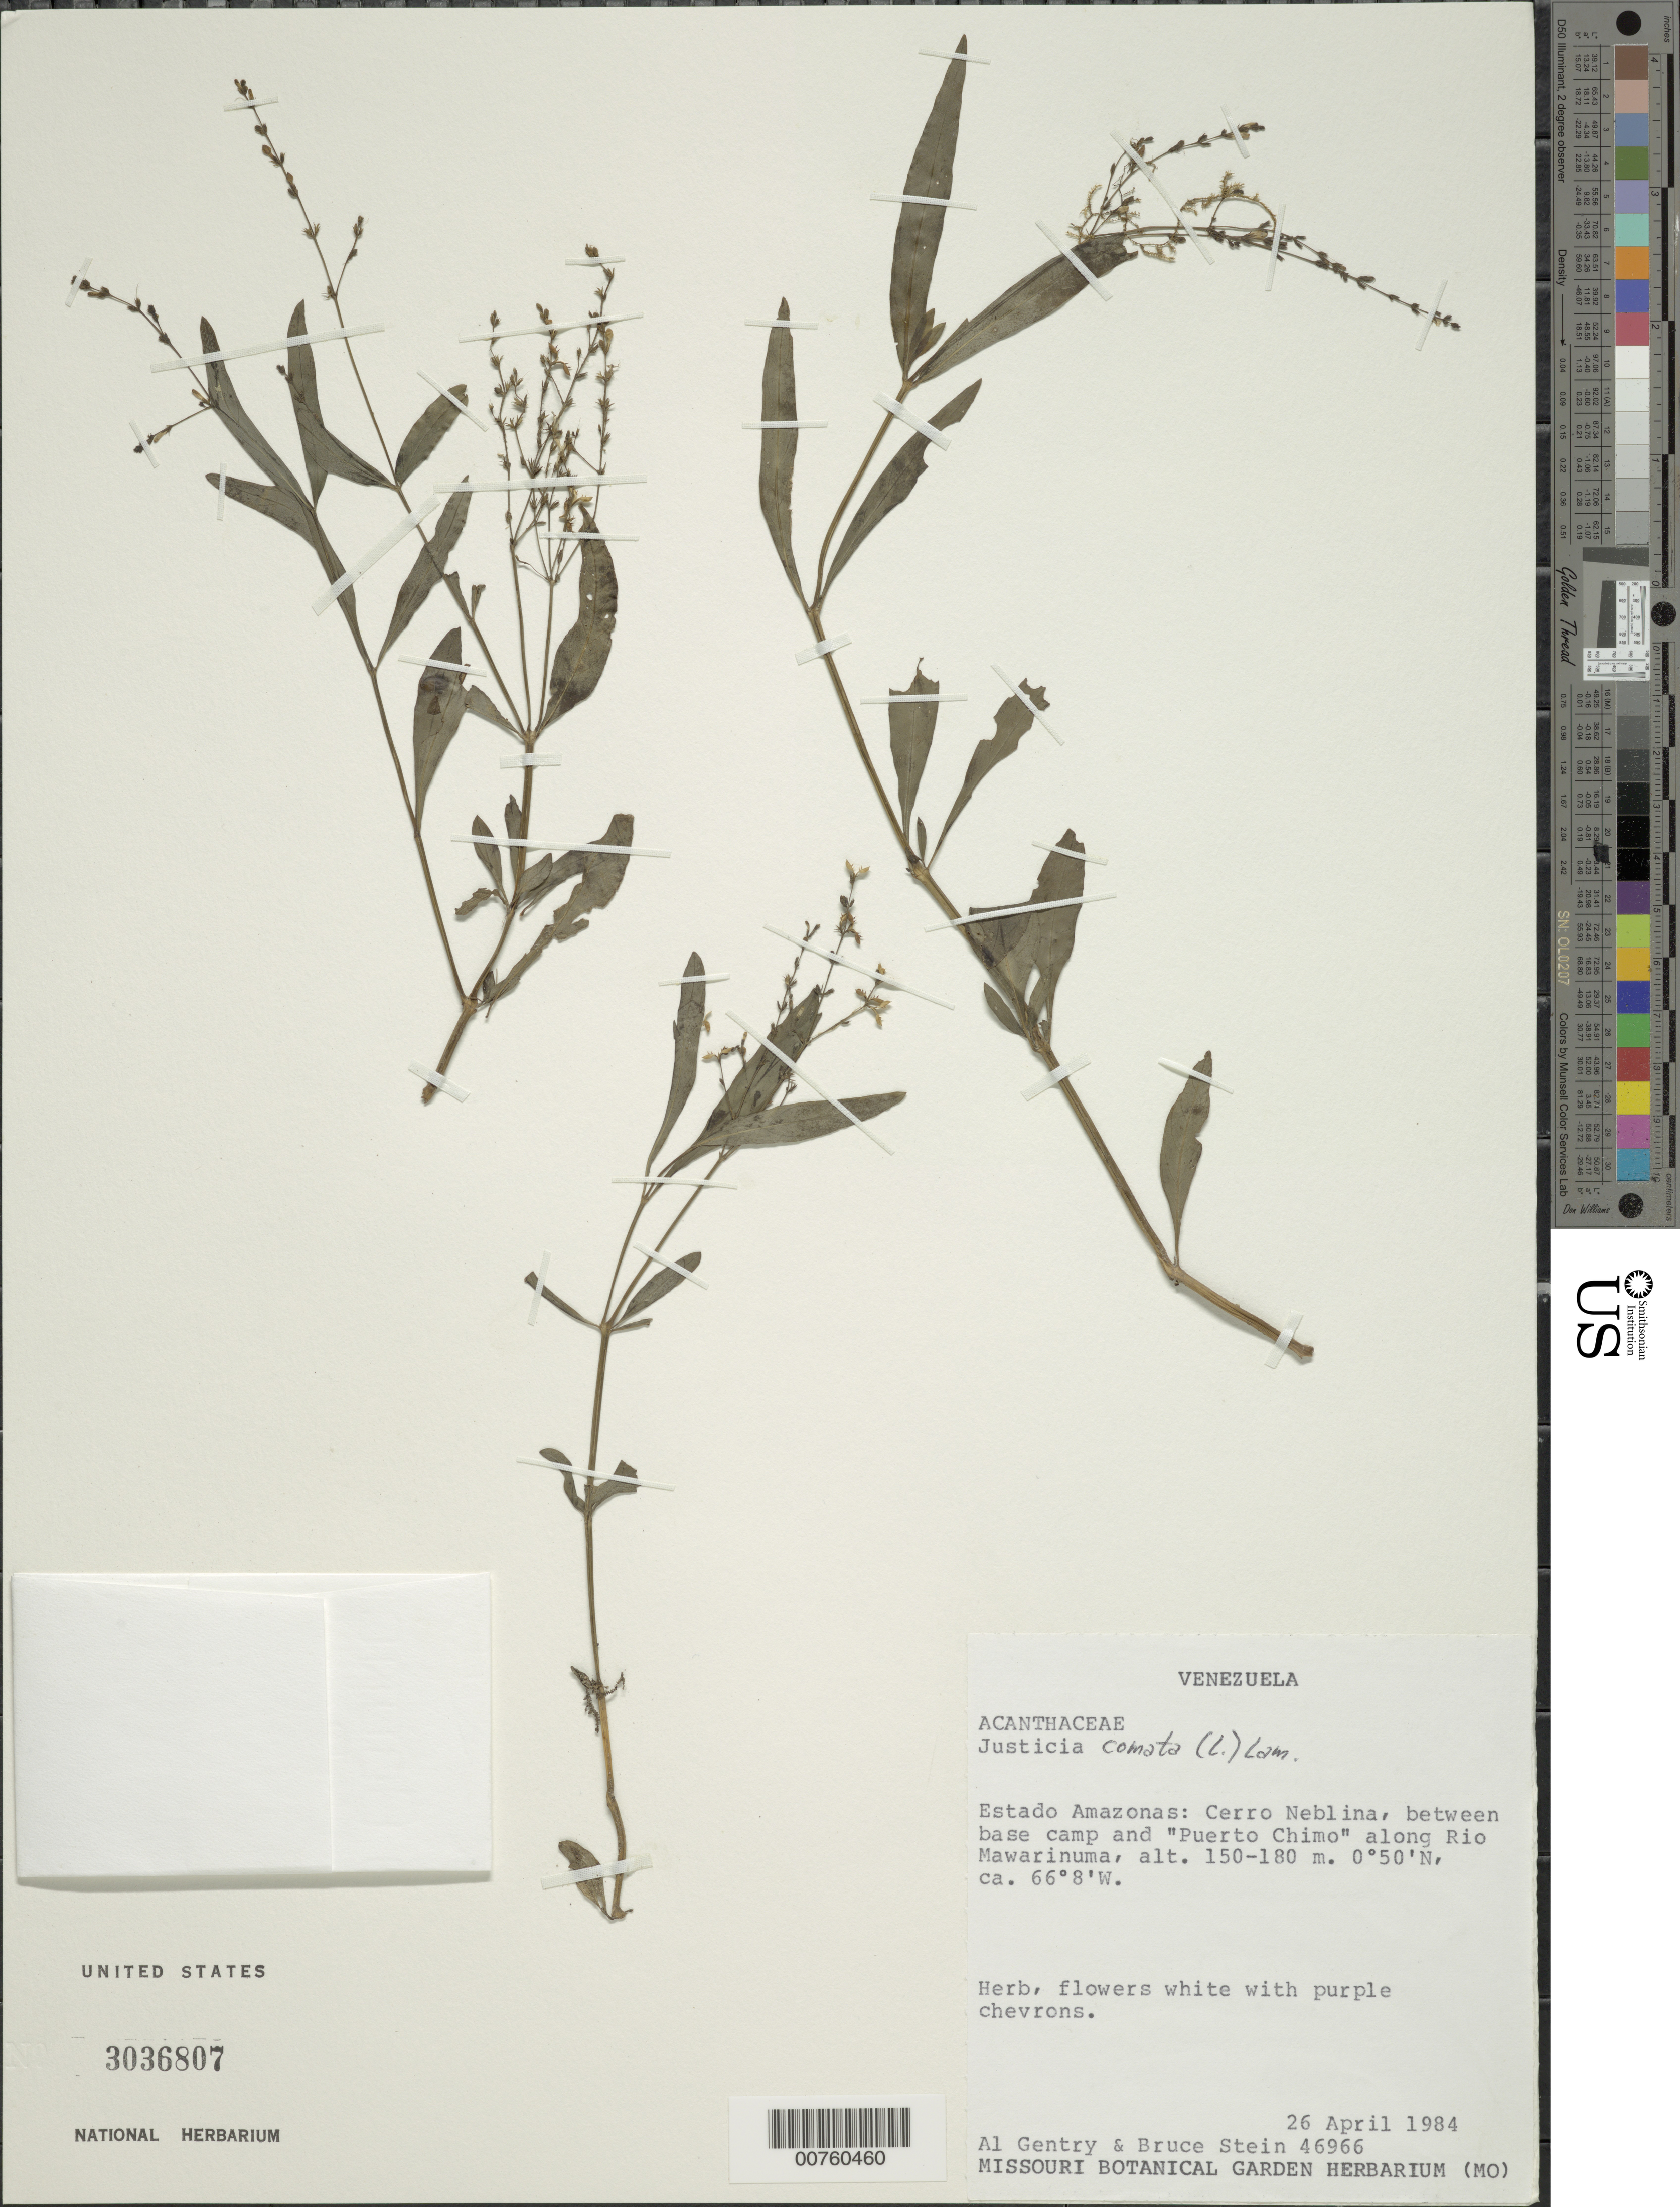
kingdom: Plantae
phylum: Tracheophyta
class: Magnoliopsida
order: Lamiales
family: Acanthaceae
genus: Justicia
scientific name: Justicia comata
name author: (L.) Lam.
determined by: Wasshausen, Dieter C., (BOT), Smithsonian Institution - National Museum of Natural History (UNITED STATES)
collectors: A. H. Gentry & B. Stein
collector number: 46966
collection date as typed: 26-Apr-84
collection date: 1984-04-26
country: Venezuela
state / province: Amazonas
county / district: Río Negro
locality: Cerro de La Neblina, Río Mawarinuma, between base camp and "Puerto Chimo"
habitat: Along river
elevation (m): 150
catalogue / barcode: US 3036807